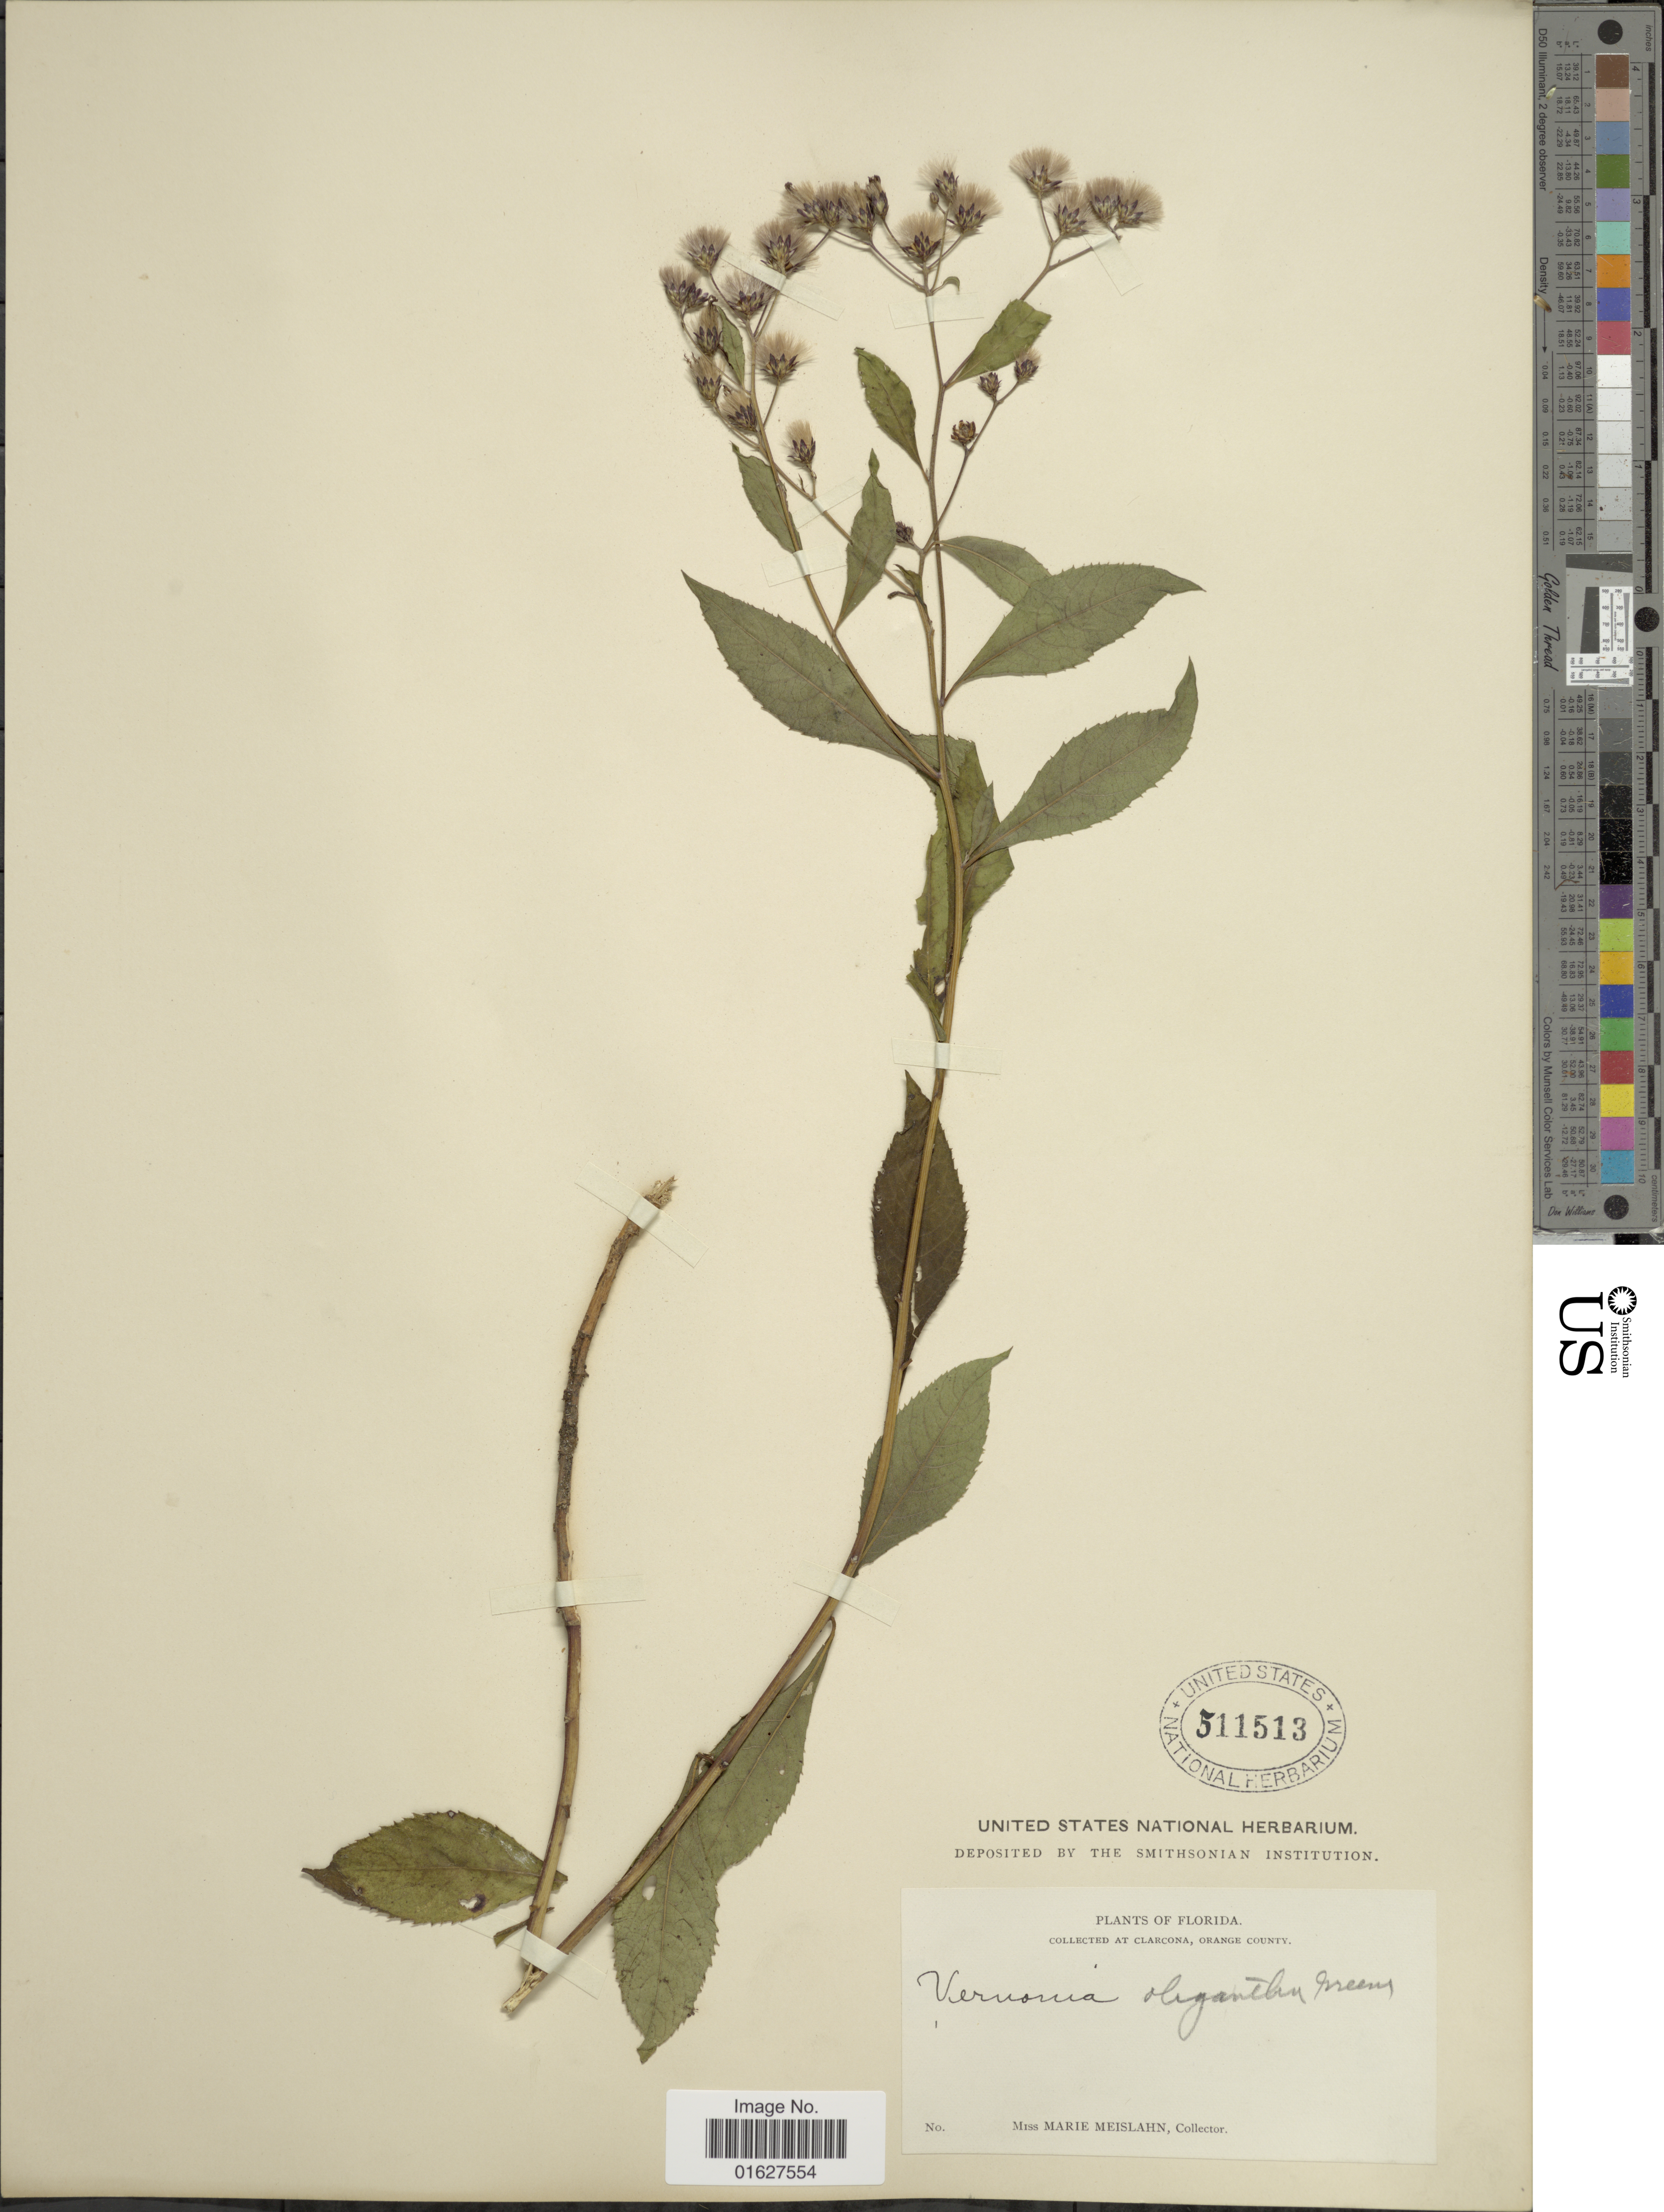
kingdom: Plantae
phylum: Tracheophyta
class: Magnoliopsida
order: Asterales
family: Asteraceae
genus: Vernonia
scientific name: Vernonia oligantha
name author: Greene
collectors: M. Meislahn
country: United States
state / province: Florida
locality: Florida. Clarcona, Orange County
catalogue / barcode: US 511513